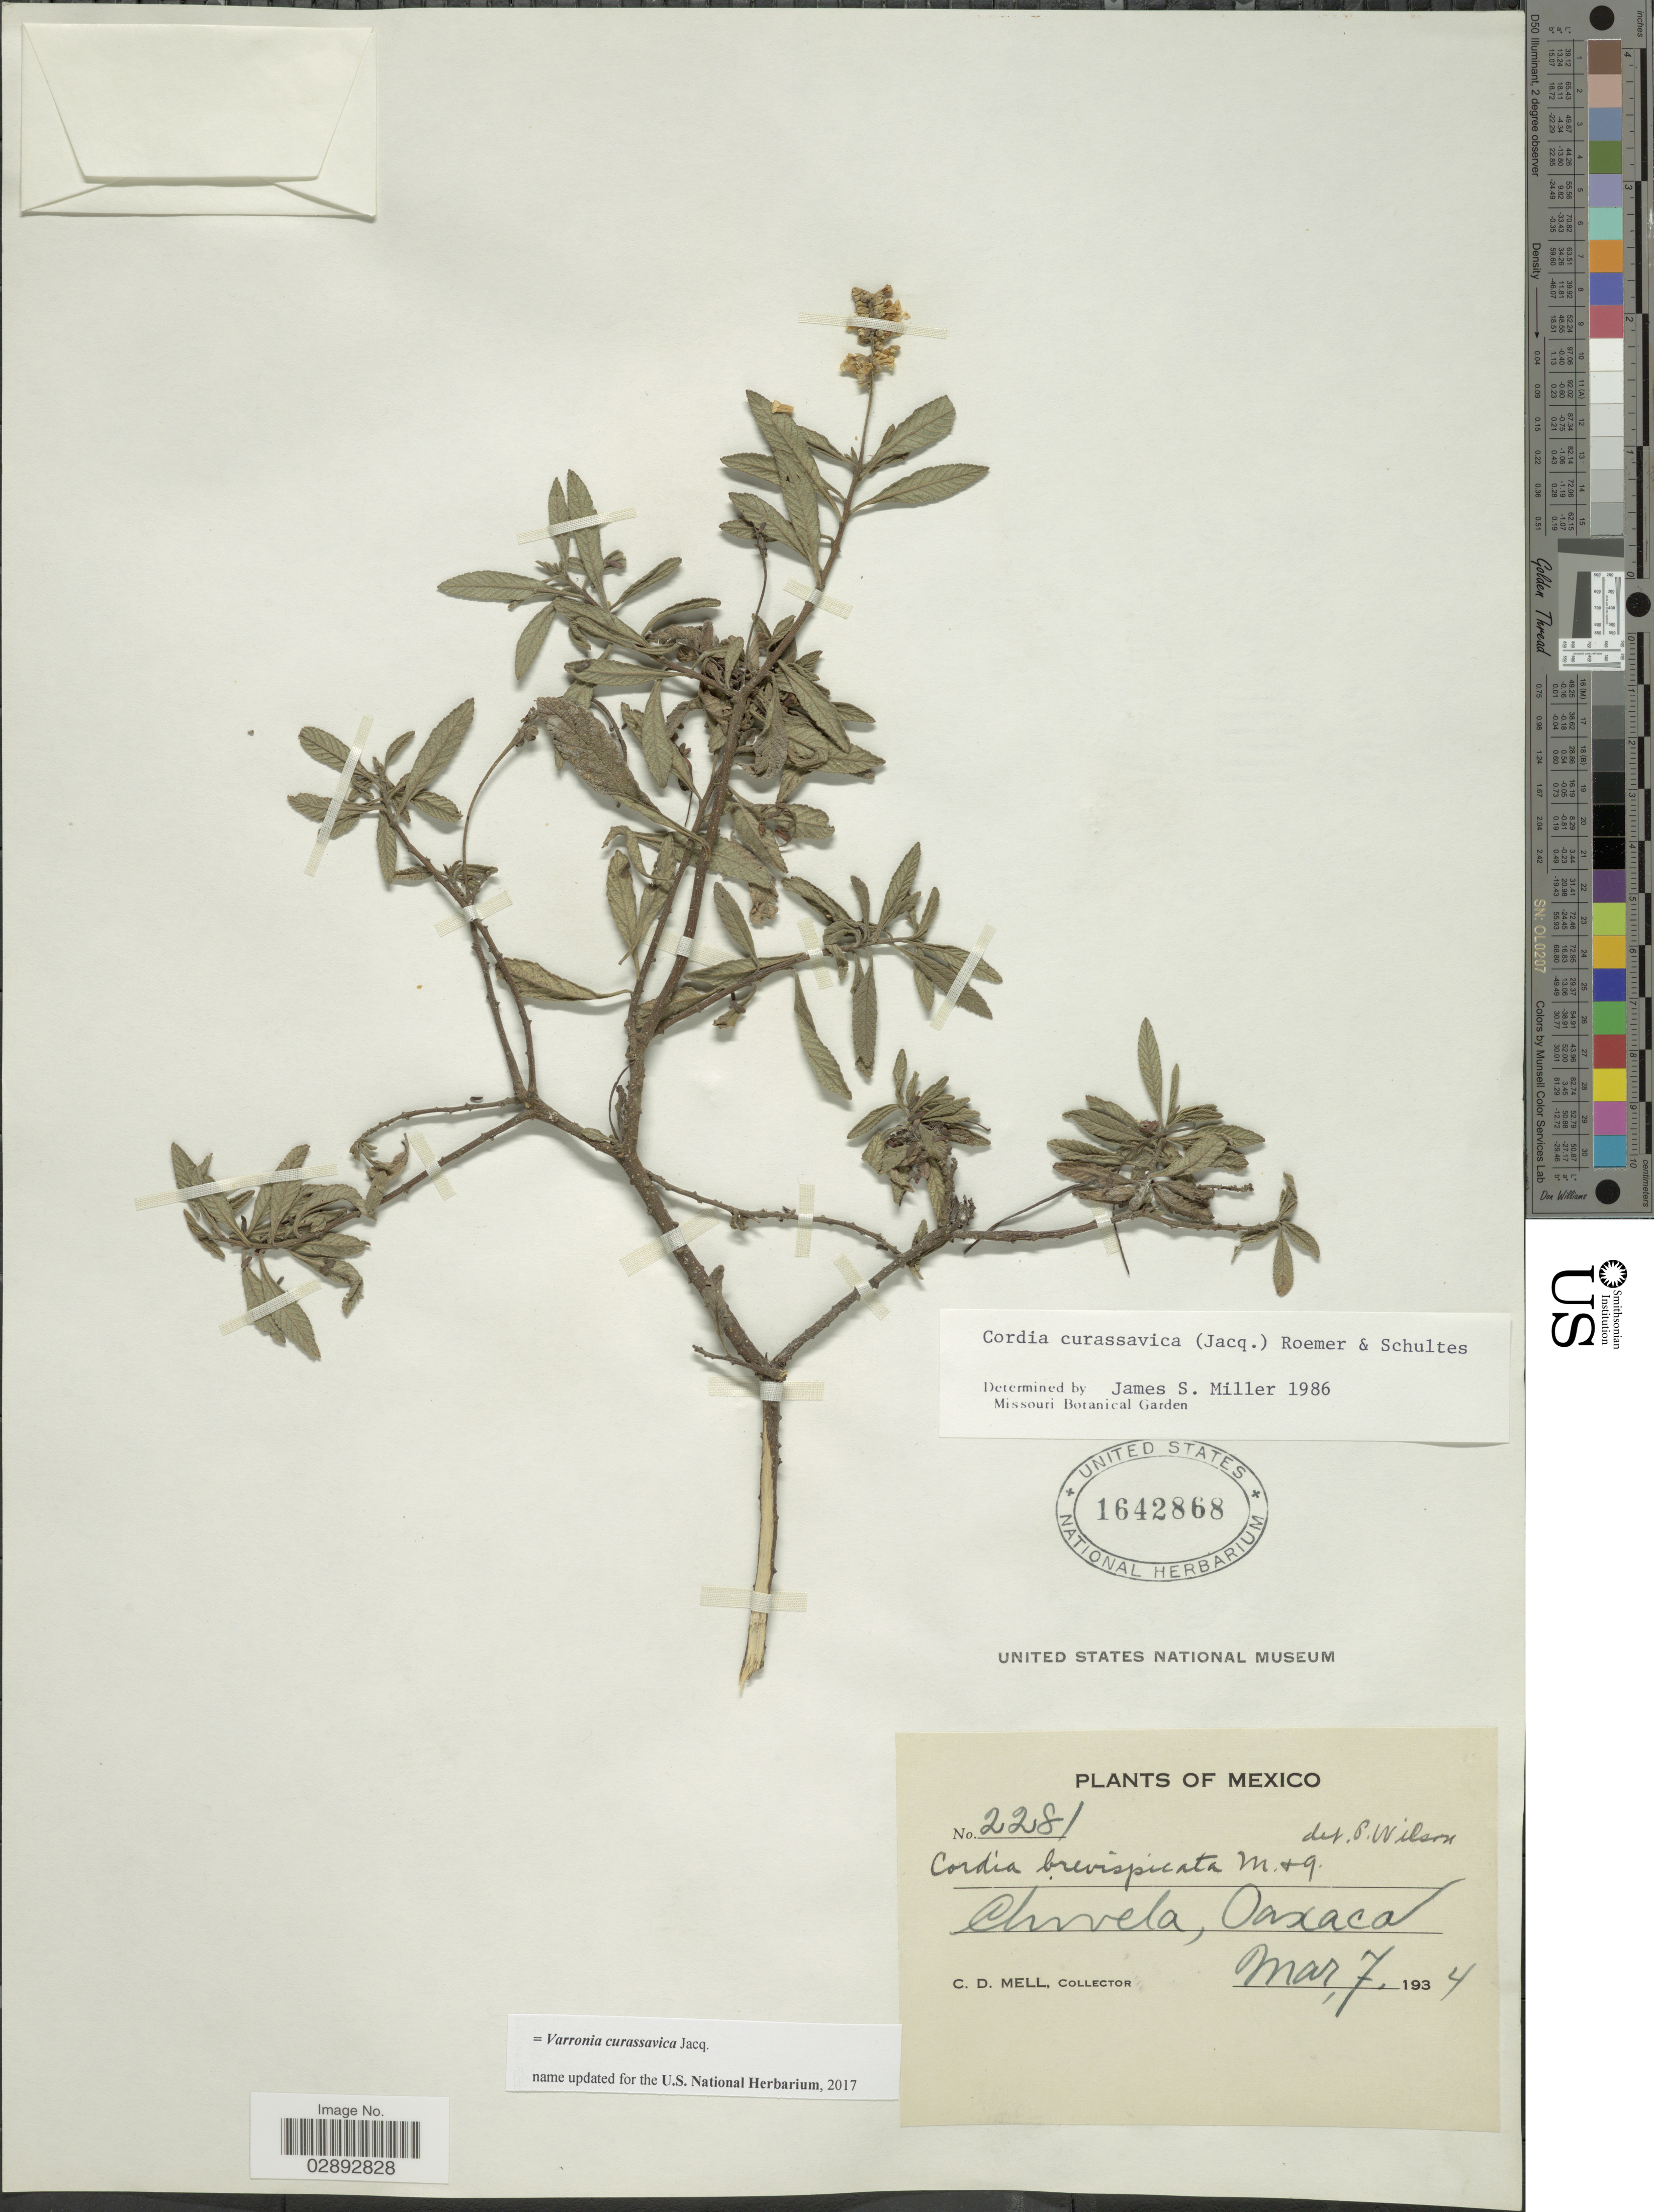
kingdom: Plantae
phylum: Tracheophyta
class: Magnoliopsida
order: Boraginales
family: Cordiaceae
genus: Varronia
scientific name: Varronia curassavica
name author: Jacq.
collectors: C. D. Mell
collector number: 2281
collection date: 1934-03-07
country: Mexico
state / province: Oaxaca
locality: Chivela.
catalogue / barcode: US 1642868